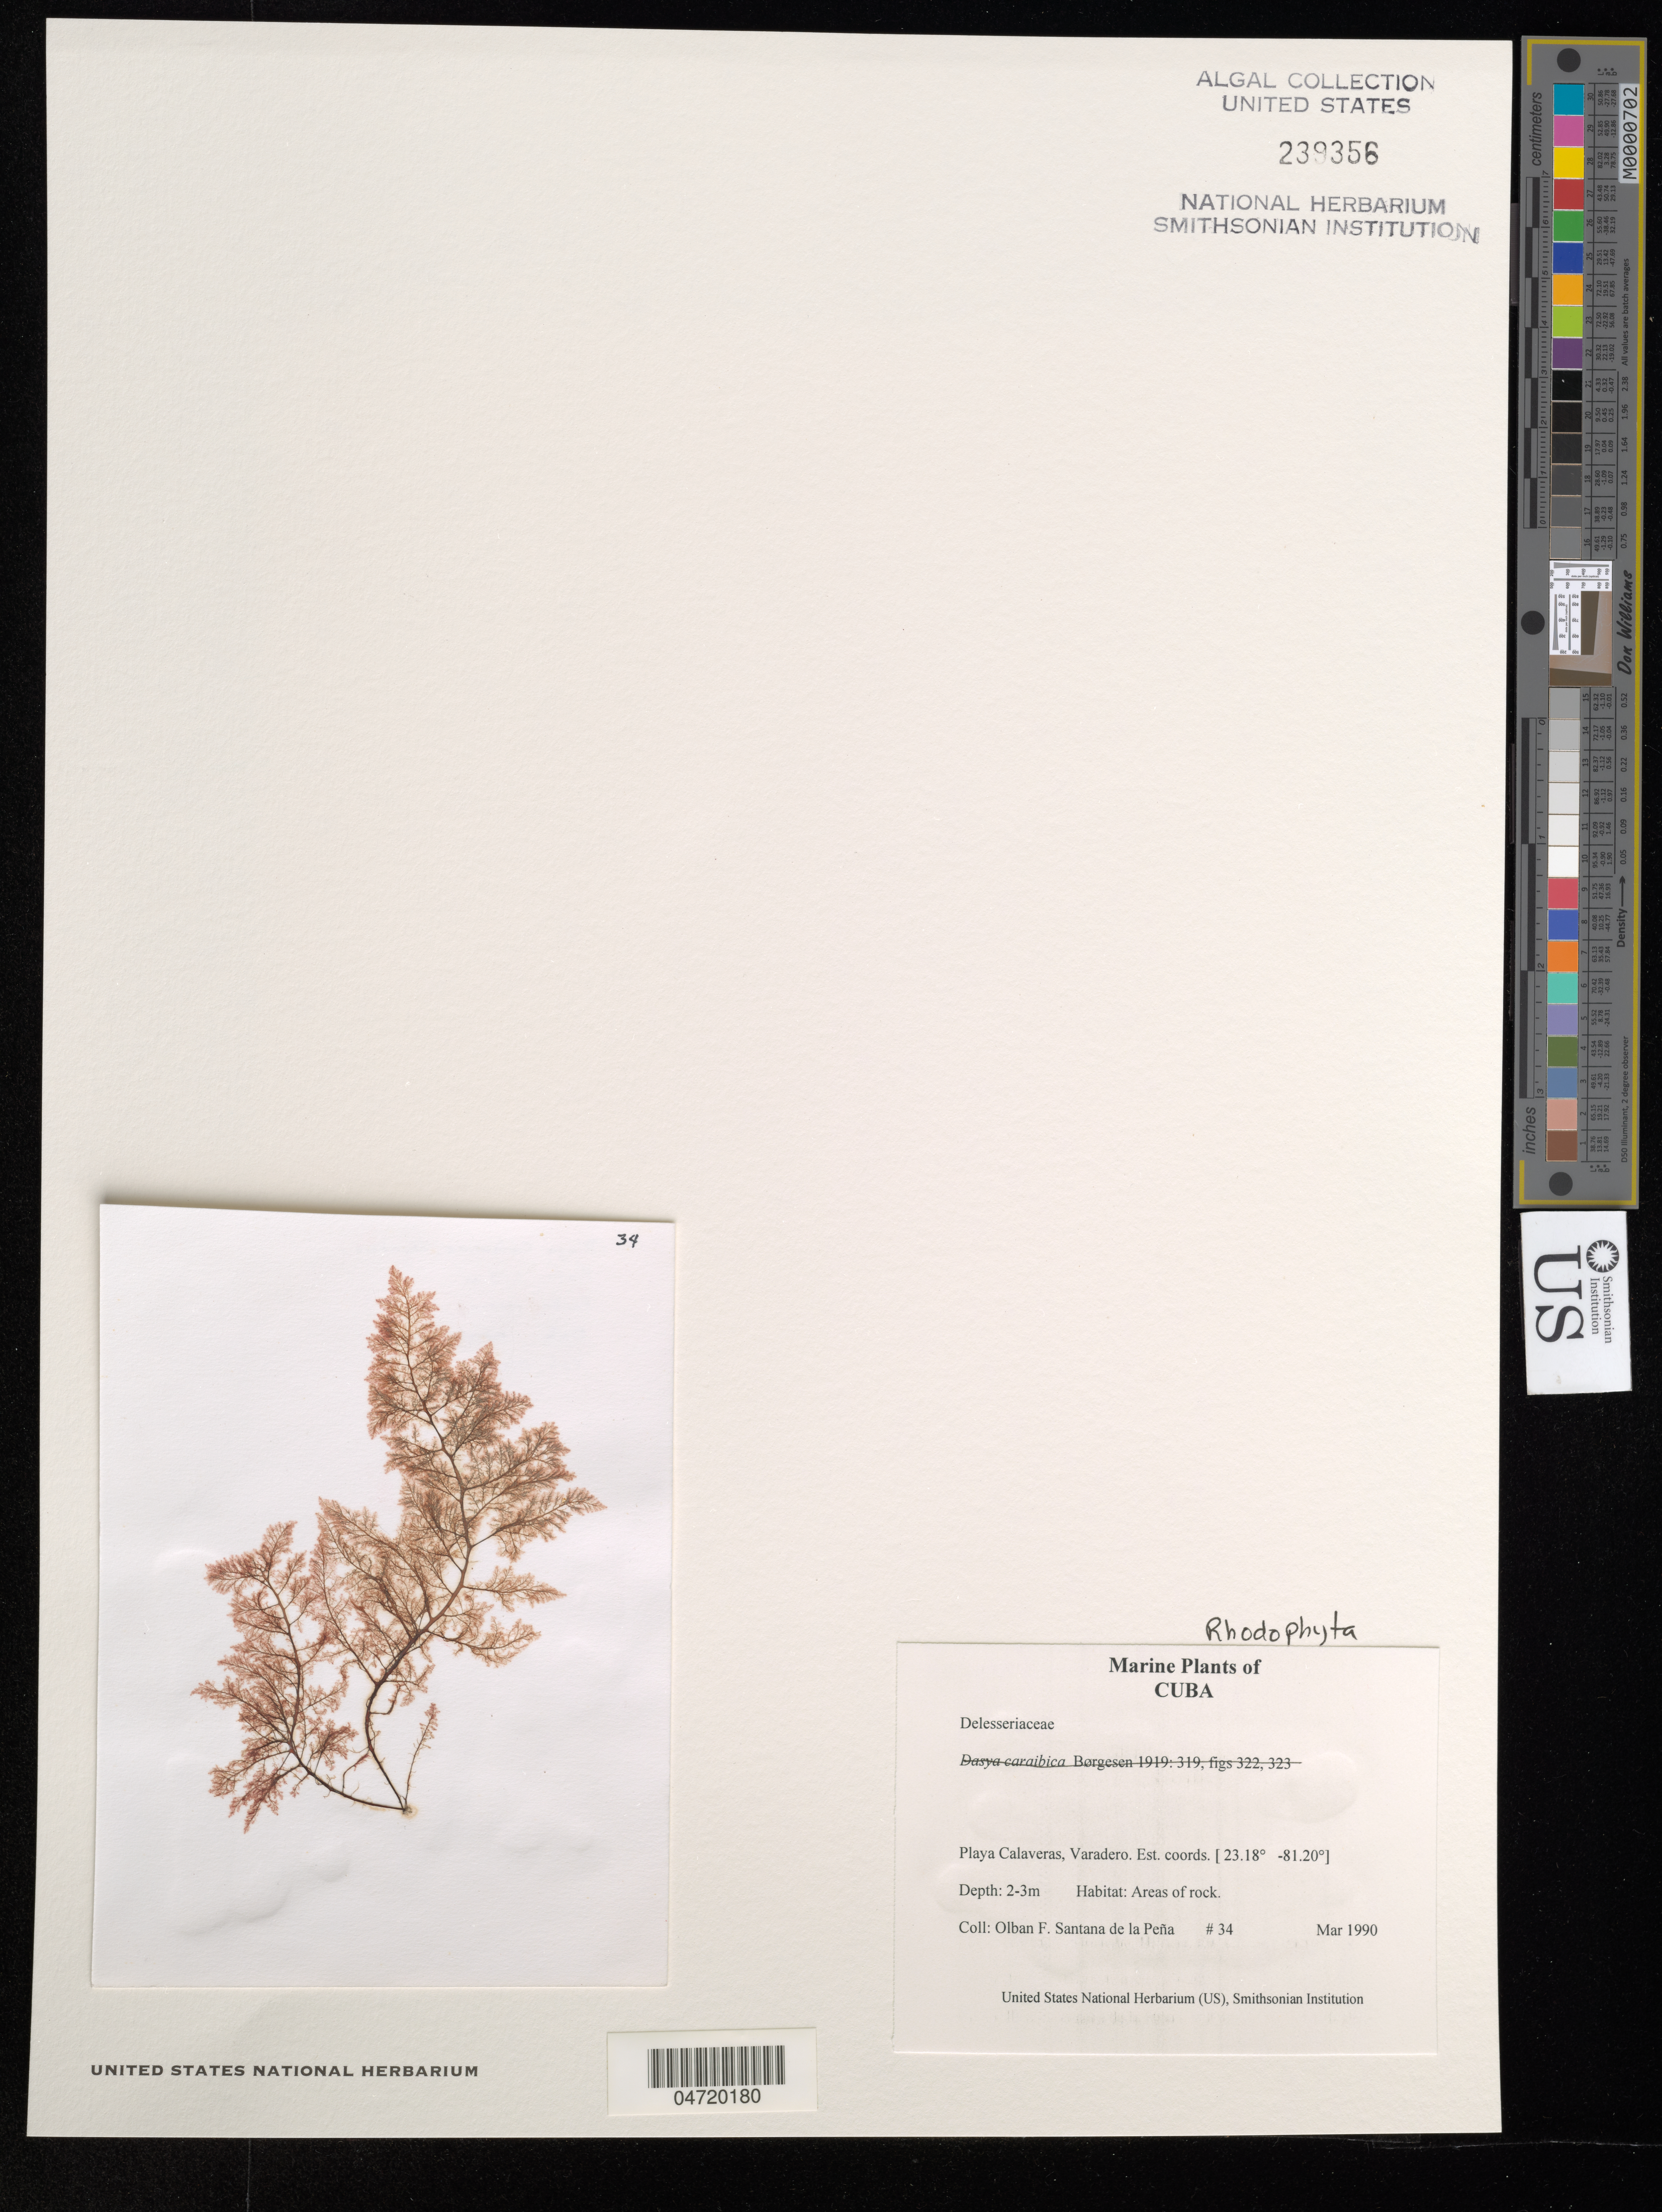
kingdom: Plantae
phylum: Rhodophyta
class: Florideophyceae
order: Ceramiales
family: Delesseriaceae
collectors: O. Santana de la Peña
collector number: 34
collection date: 1990-03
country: Cuba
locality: Playa Calaveras, Varadero.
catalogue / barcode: US 239356